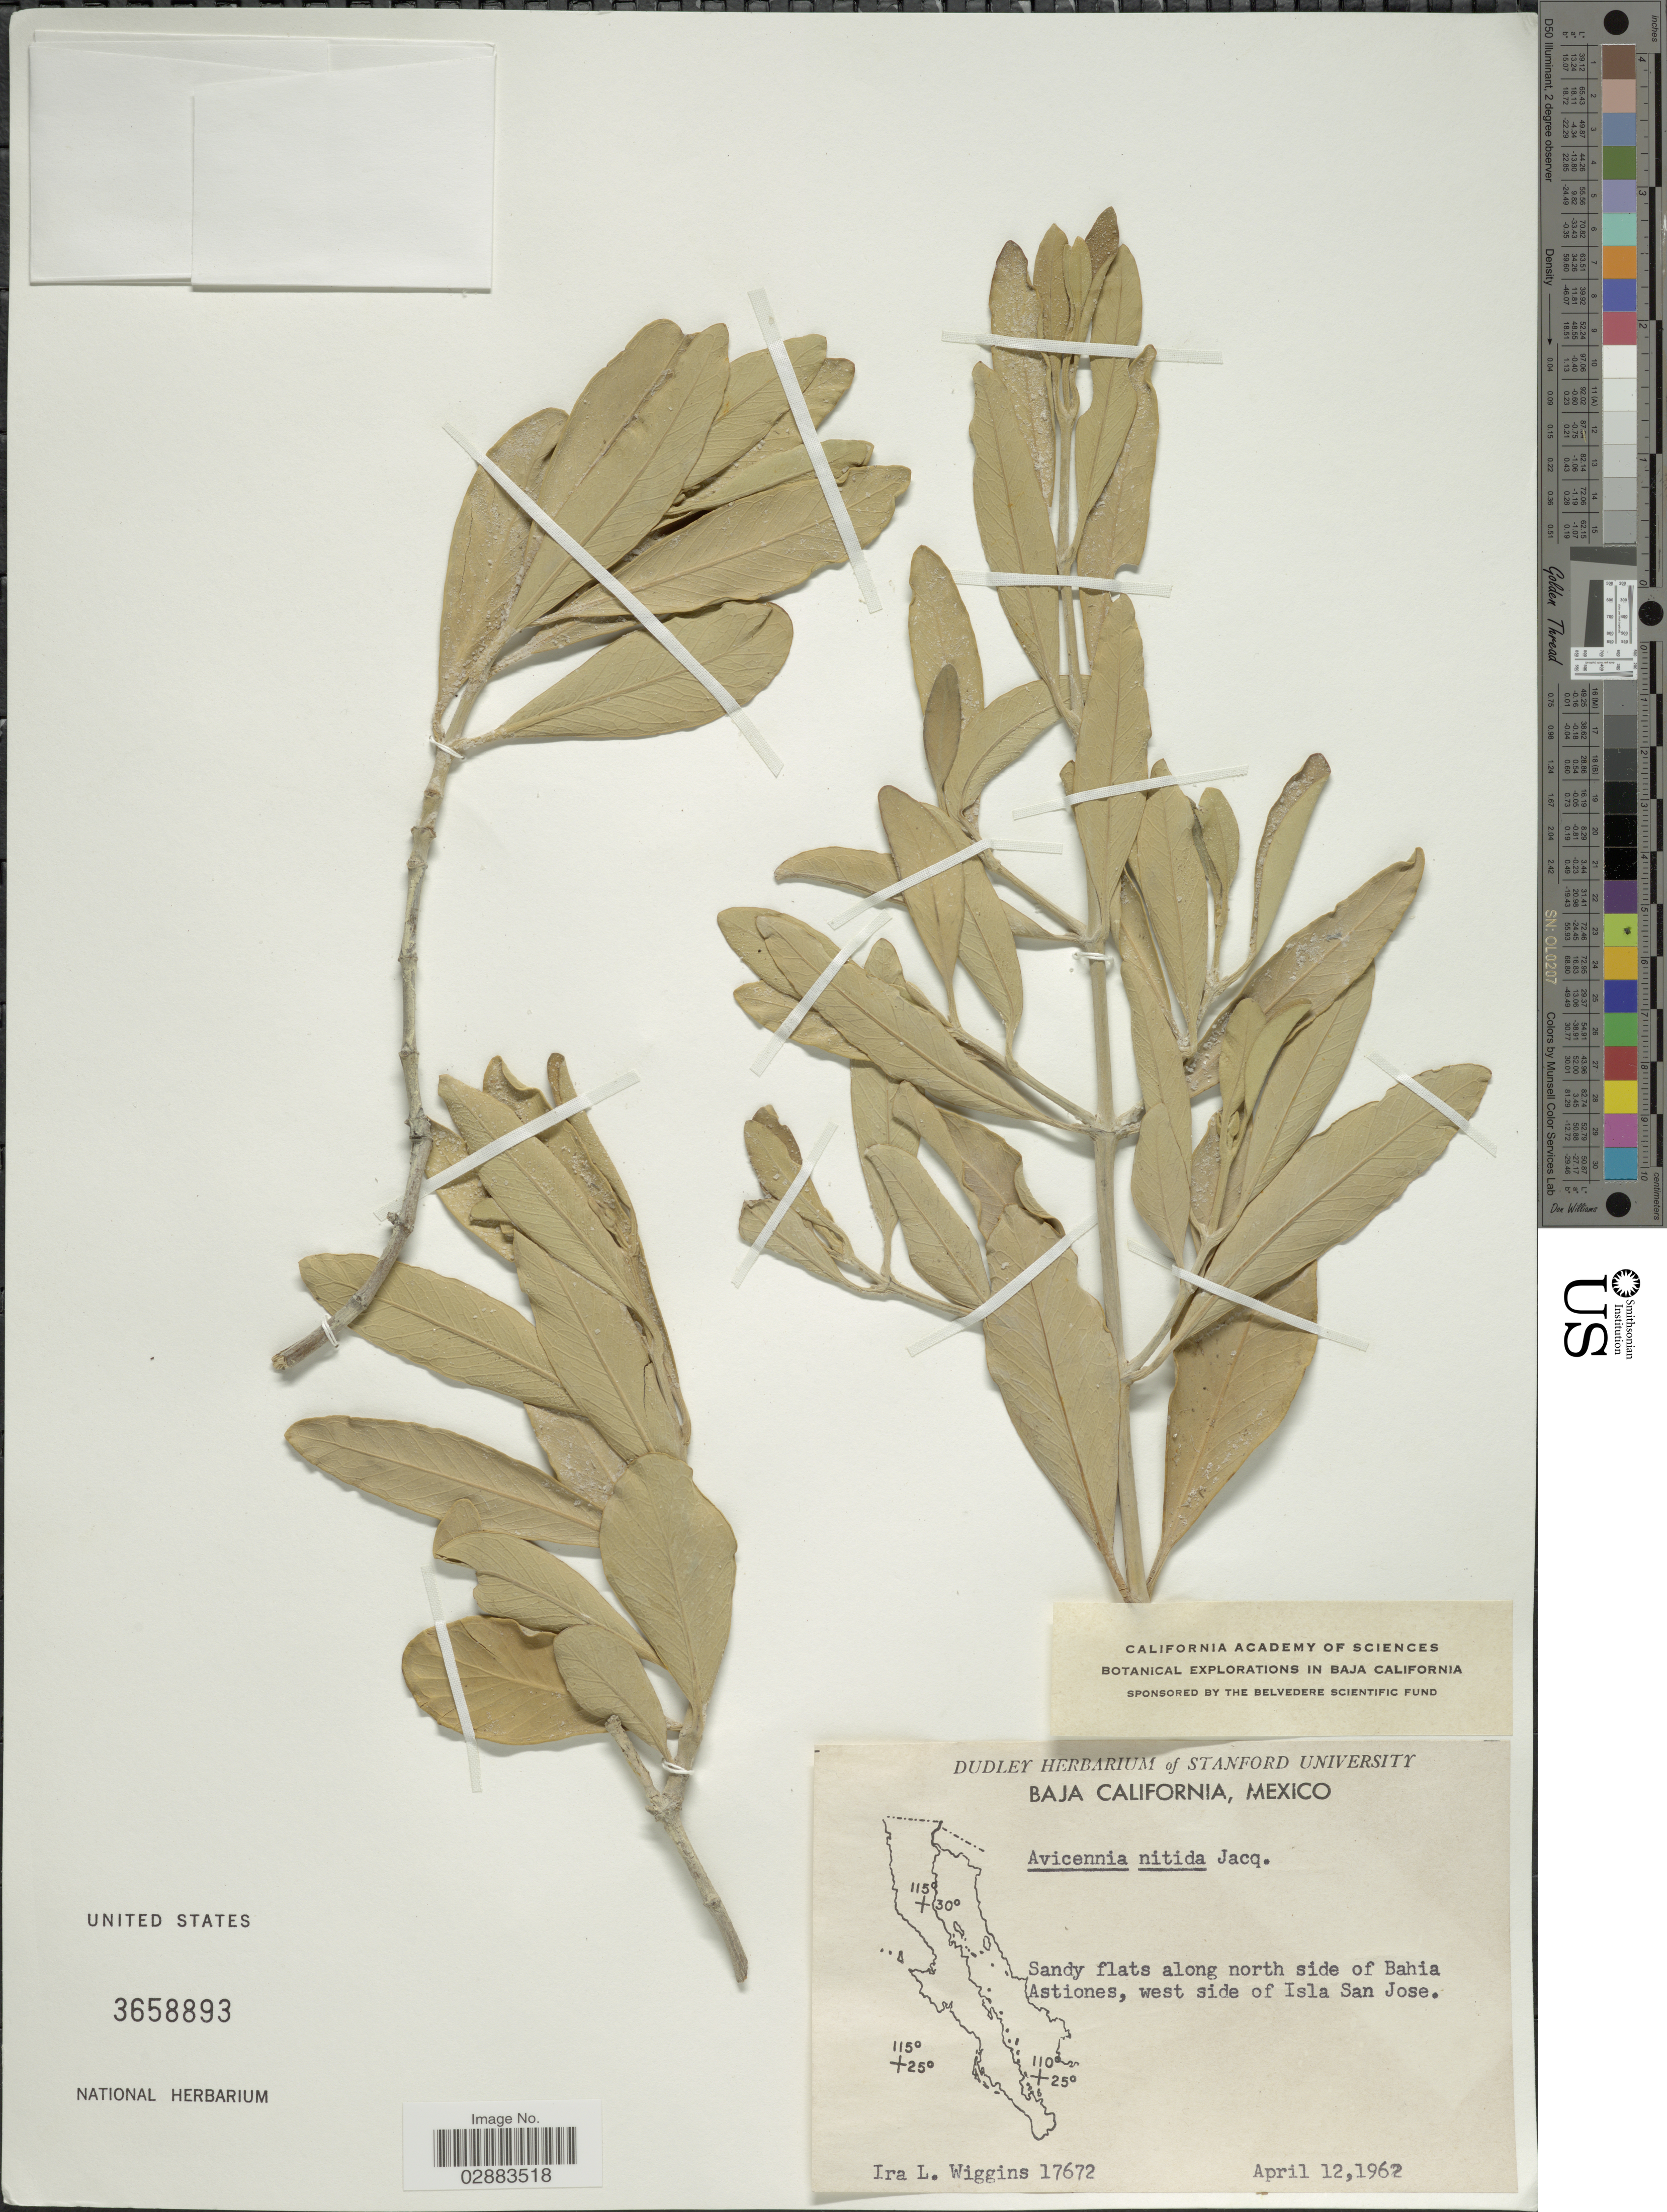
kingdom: Plantae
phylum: Tracheophyta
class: Magnoliopsida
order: Lamiales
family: Acanthaceae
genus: Avicennia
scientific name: Avicennia germinans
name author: (L.) L.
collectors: I. L. Wiggins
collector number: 17672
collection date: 1962-04-12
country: Mexico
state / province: Baja California Sur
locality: Sandy flats along north side of Bahia Astiones, west side of Isla San Jose.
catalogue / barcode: US 3658893